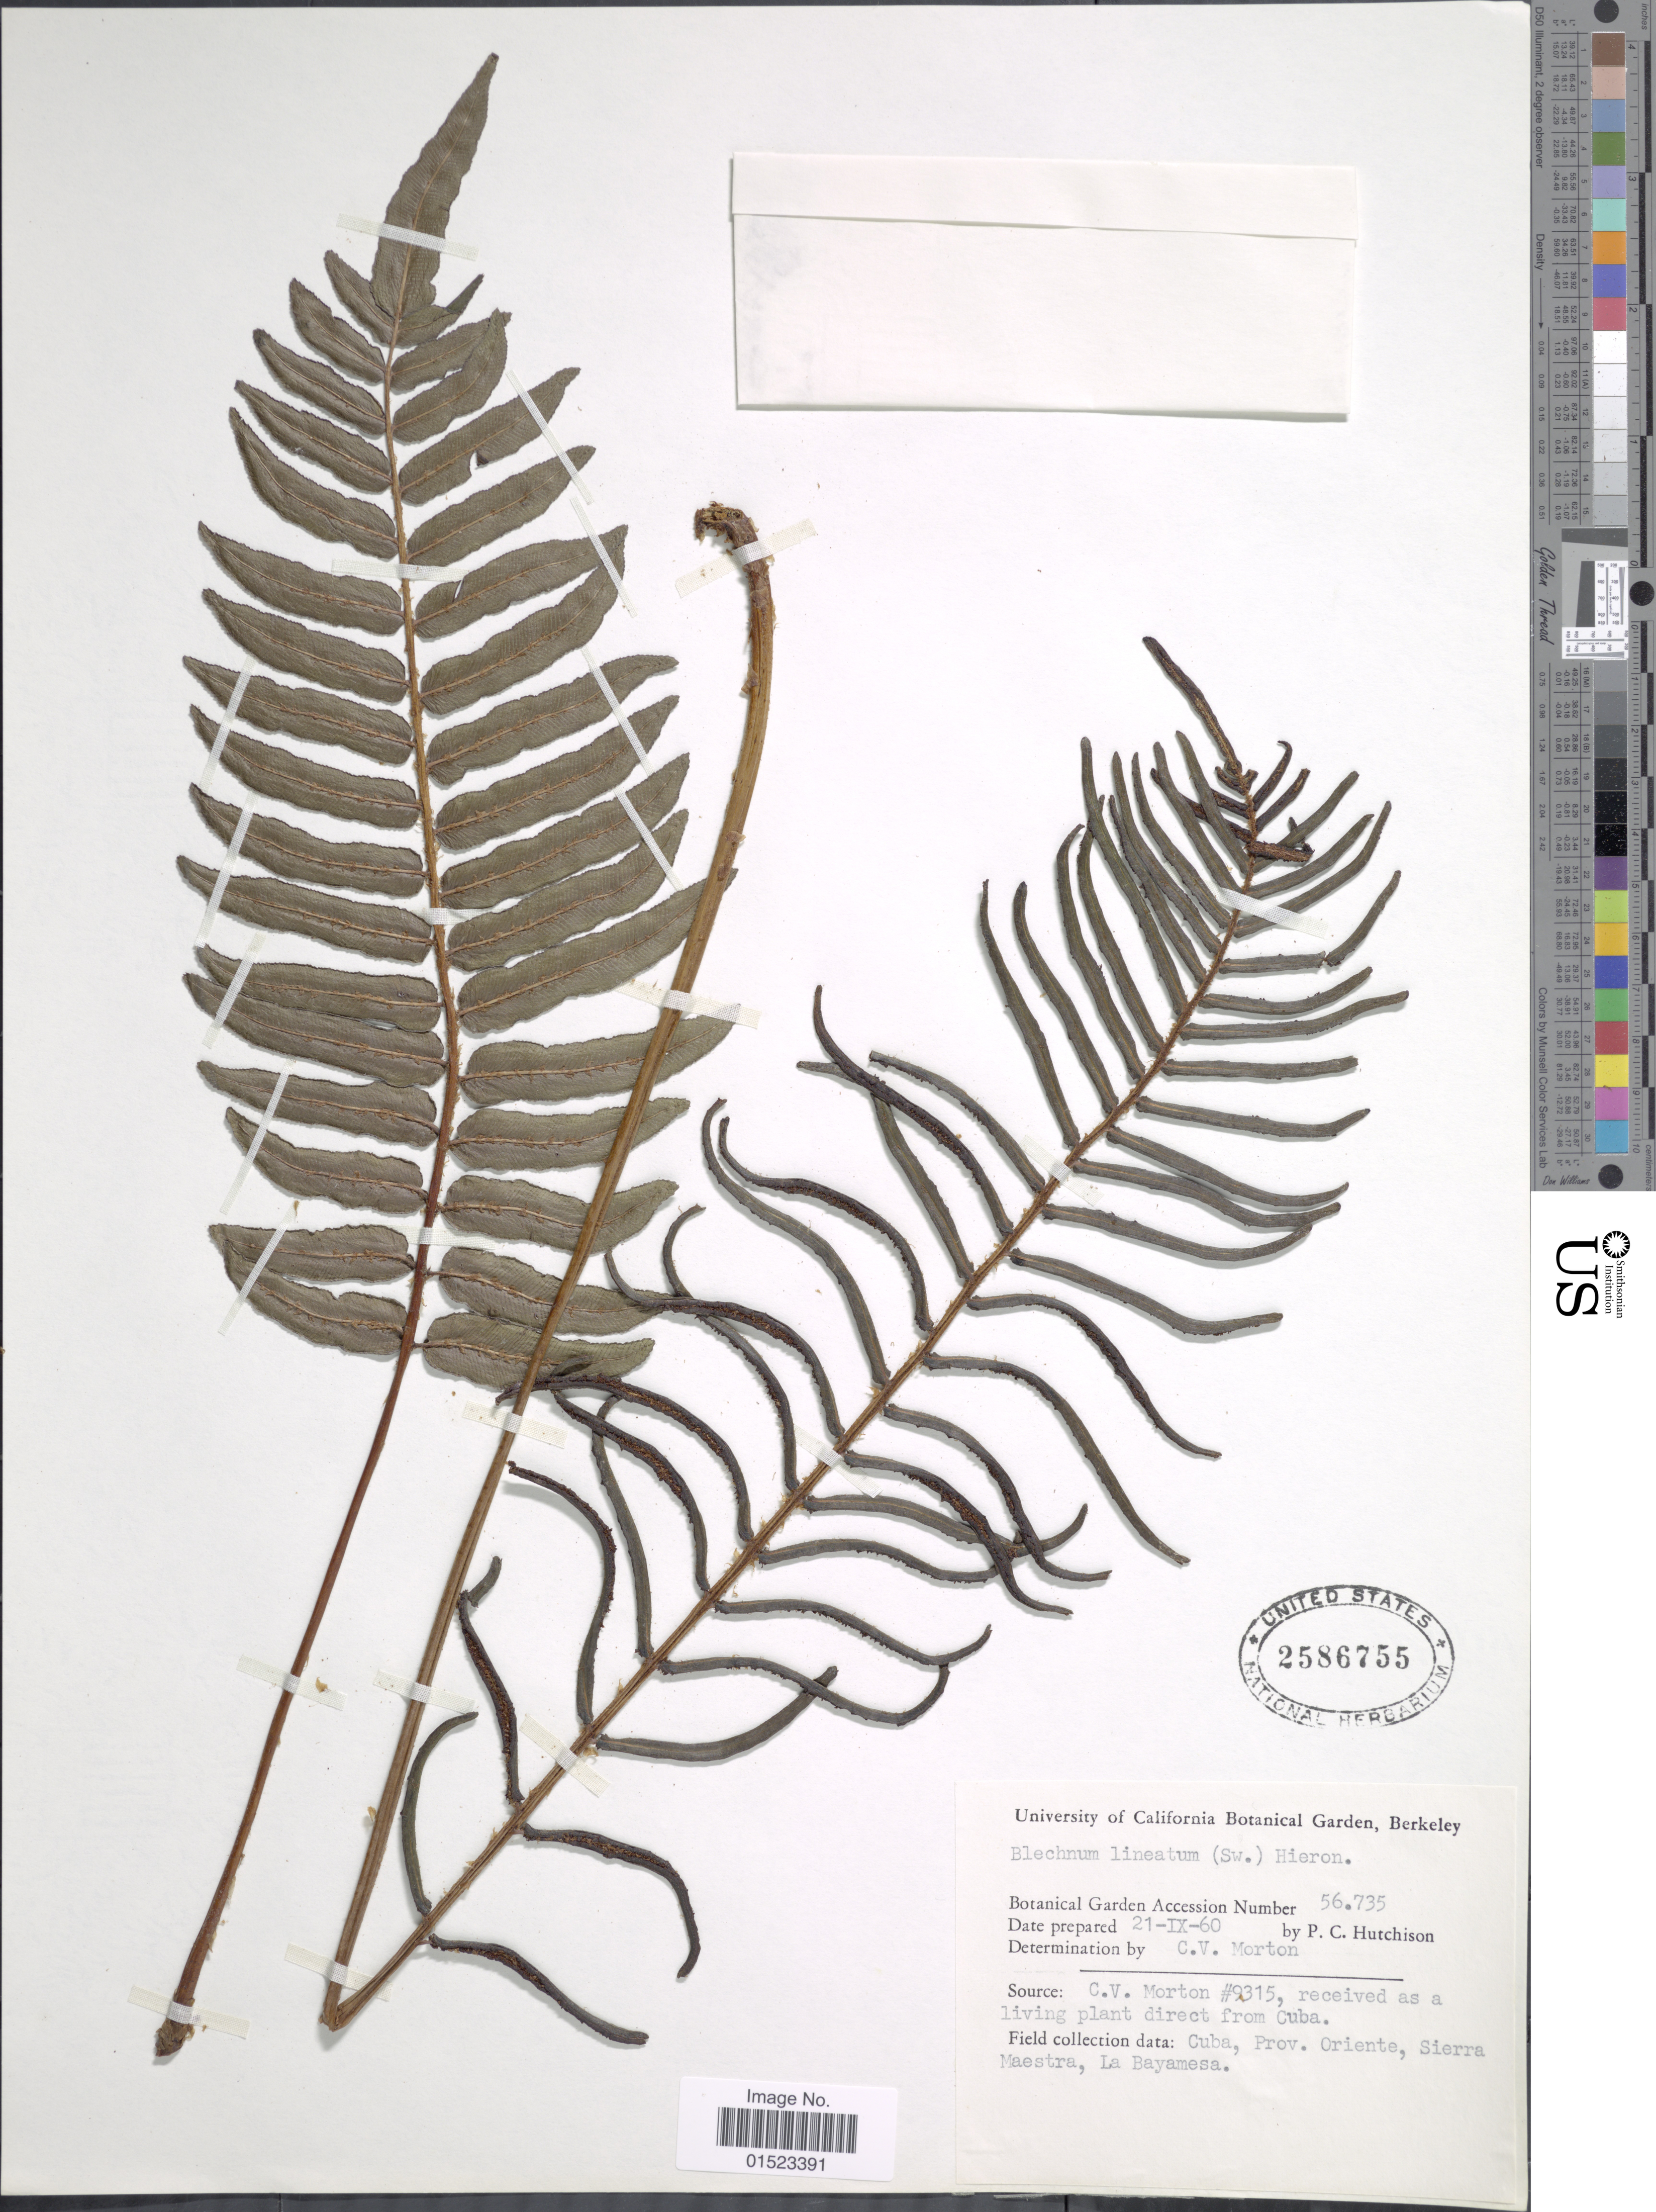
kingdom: Plantae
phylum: Tracheophyta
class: Polypodiopsida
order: Polypodiales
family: Blechnaceae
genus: Blechnum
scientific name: Blechnum lineatum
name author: (Sw.) C. Chr.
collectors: P. C. Hutchison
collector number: Botanical Garden Accession 56735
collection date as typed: Transcribed d/m/y: 21/9/60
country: United States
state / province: California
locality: University of California Botanical Garden, Field Collection Data: Sierra Maestra, La Bayamesa, Source: C.V. Morton 9315, received as a living plant directly from Cuba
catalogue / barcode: US 2586755